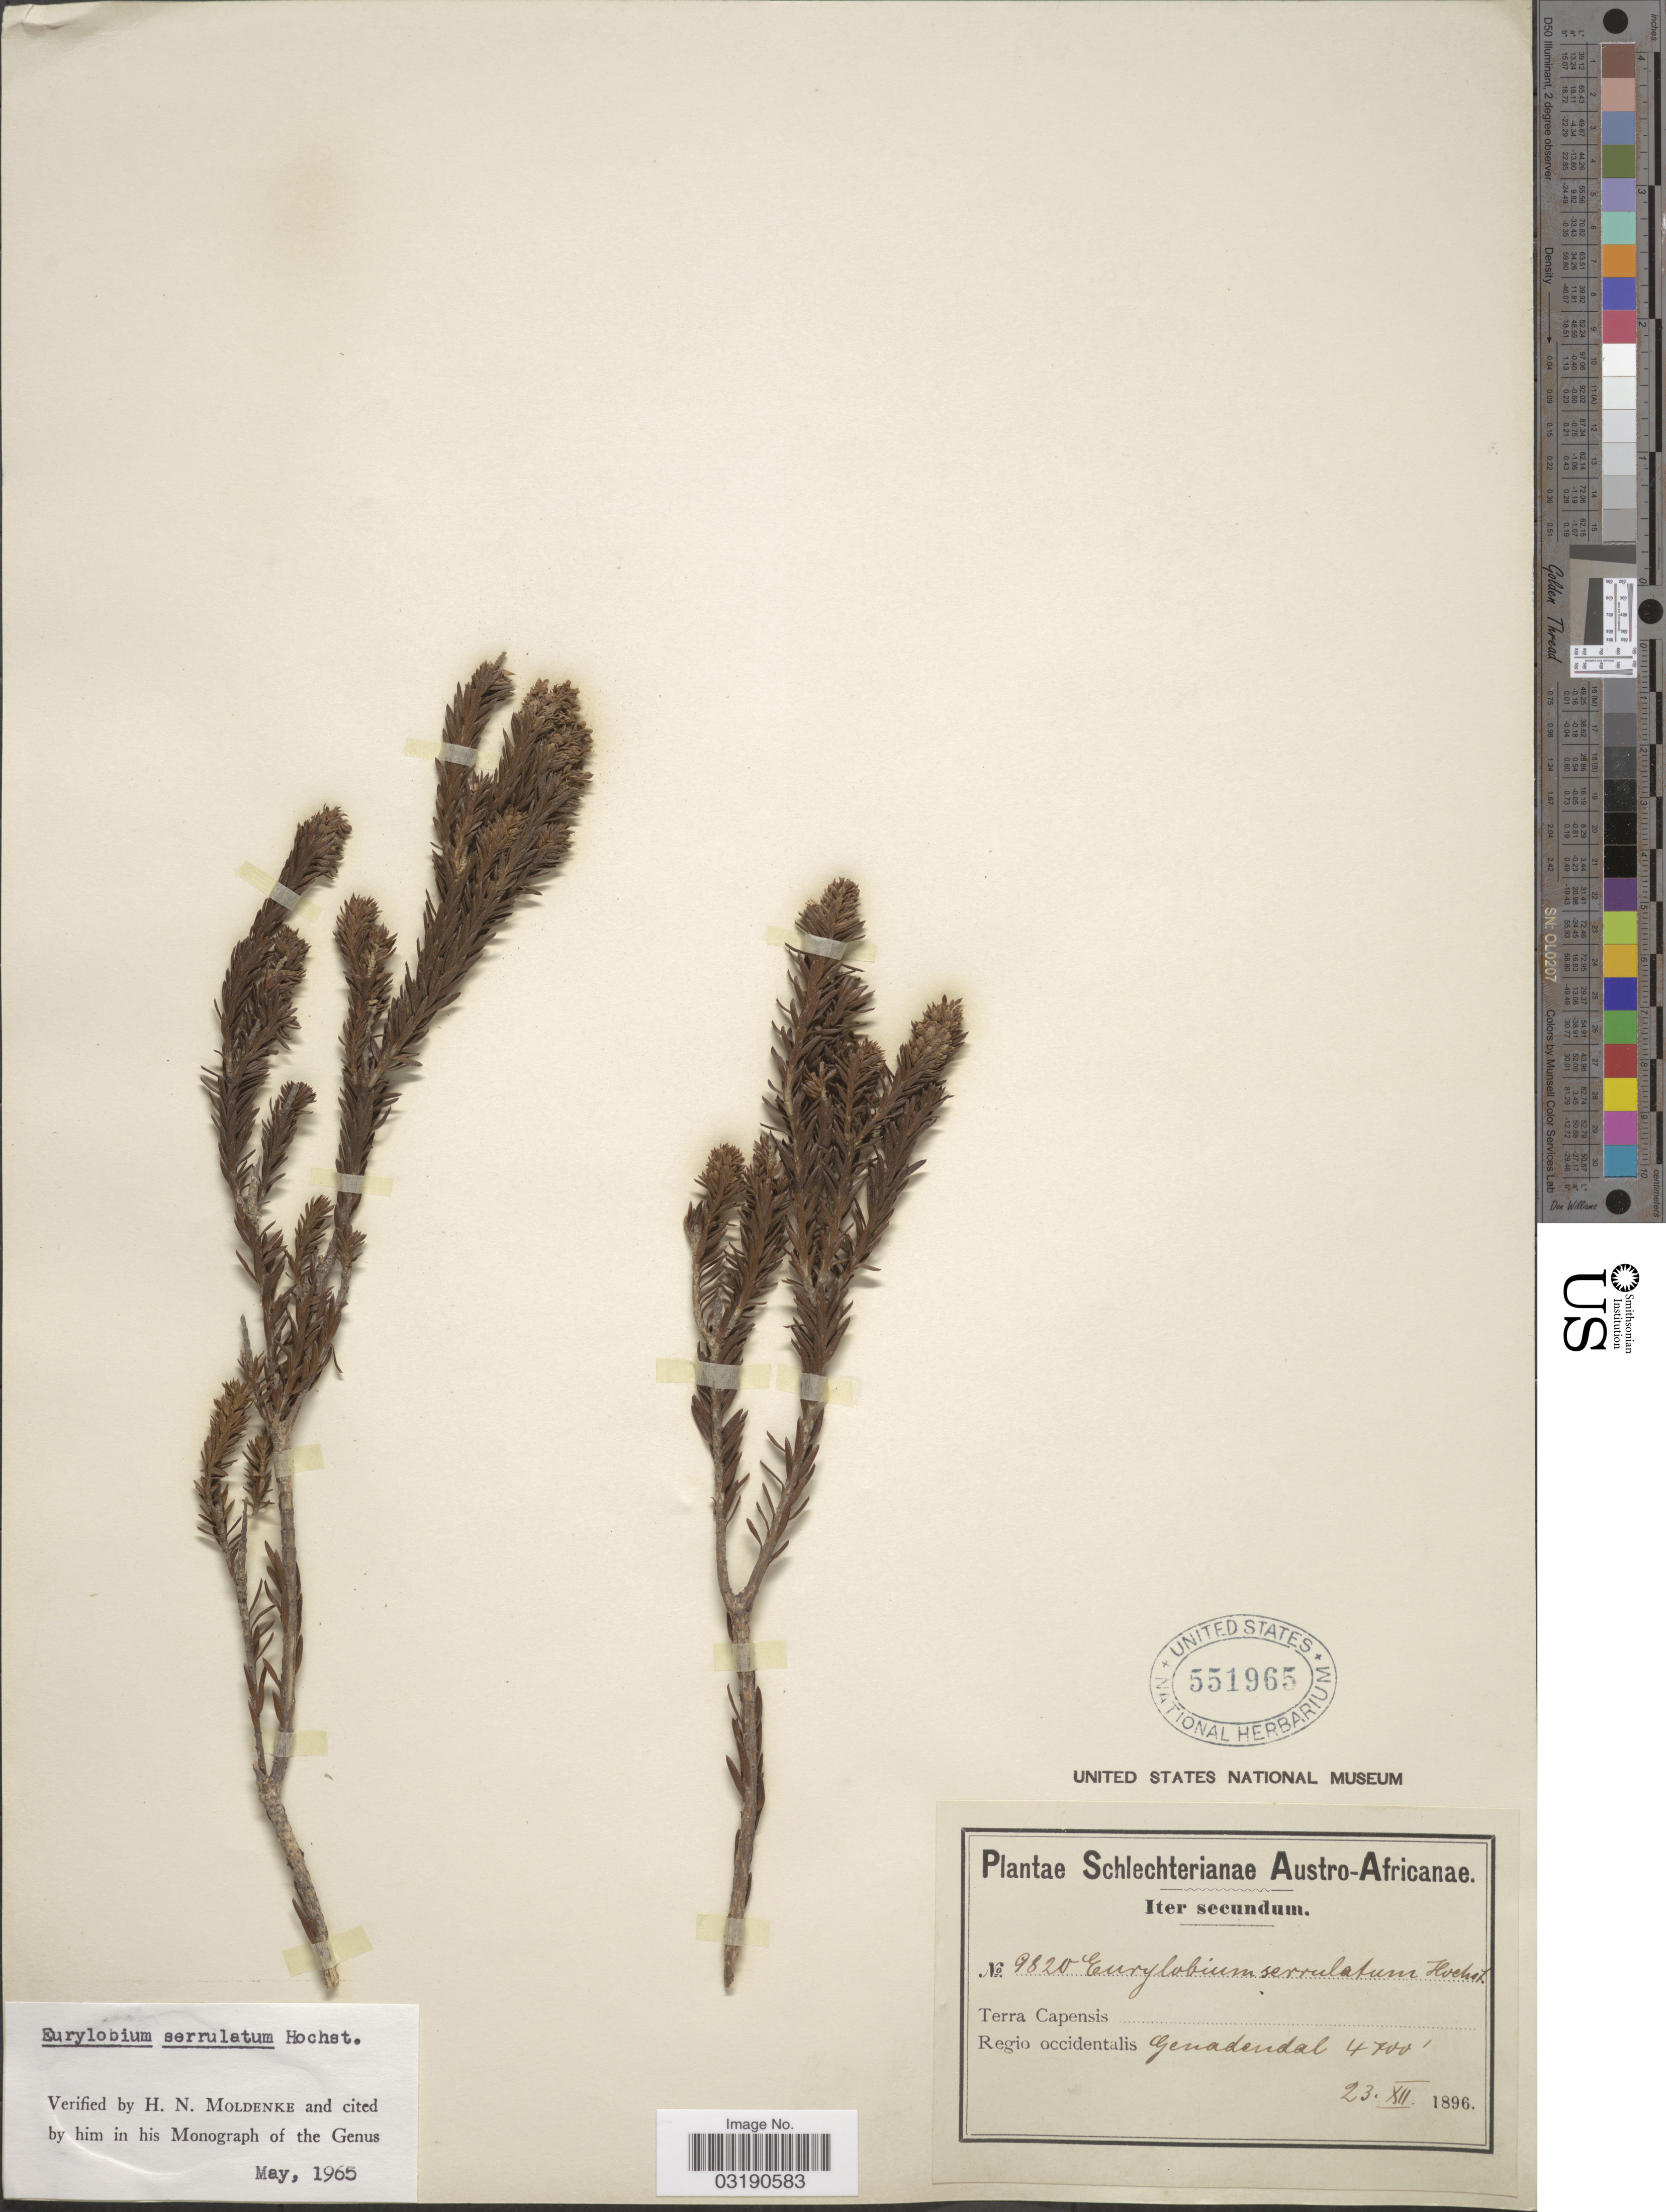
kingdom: Plantae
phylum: Tracheophyta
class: Magnoliopsida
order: Lamiales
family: Stilbaceae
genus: Eurylobium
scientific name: Eurylobium serrulatum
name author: Hochst.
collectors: Schlechter, --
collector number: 9820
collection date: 1896-12-23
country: South Africa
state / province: Western Cape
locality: Austro-Africanae, Terra Capensis, Regio occidentalis, Genadendal.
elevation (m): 1433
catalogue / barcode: US 551965